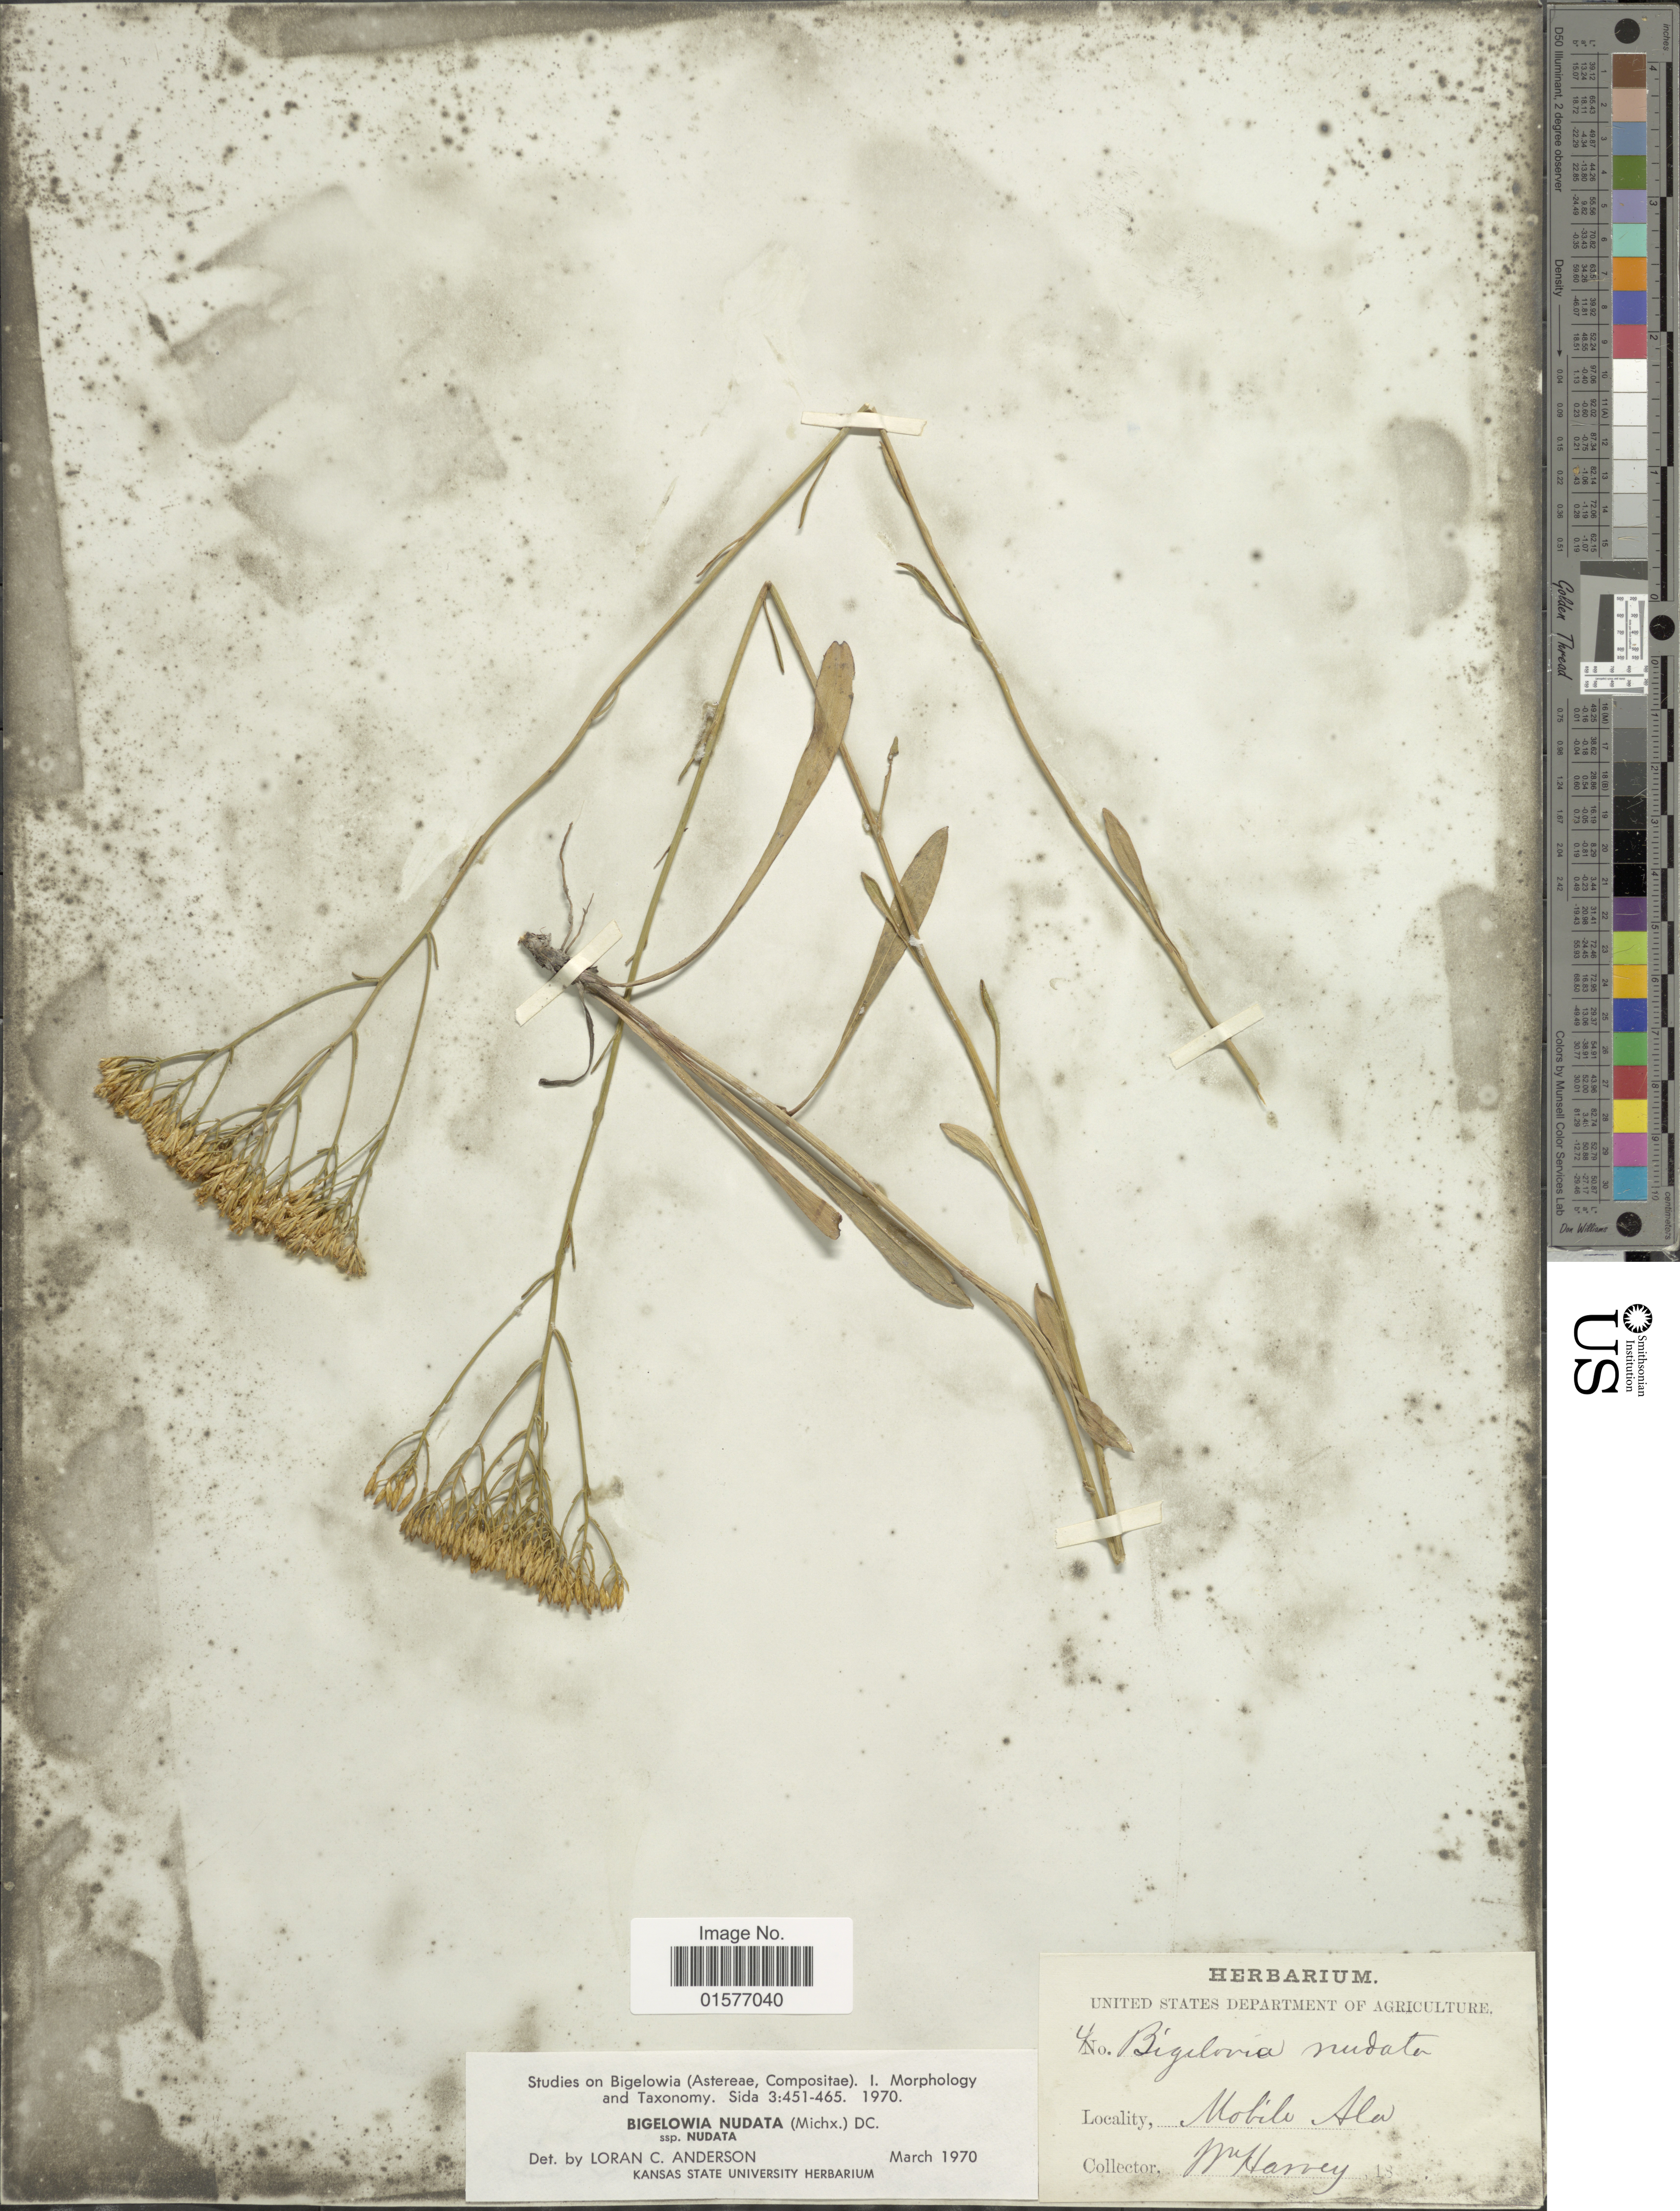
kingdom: Plantae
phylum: Tracheophyta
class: Magnoliopsida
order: Asterales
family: Asteraceae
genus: Bigelowia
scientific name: Bigelowia nudata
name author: (Michx.) DC.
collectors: W. Harvey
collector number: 4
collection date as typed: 18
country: United States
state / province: Alabama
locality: Mobile Ala